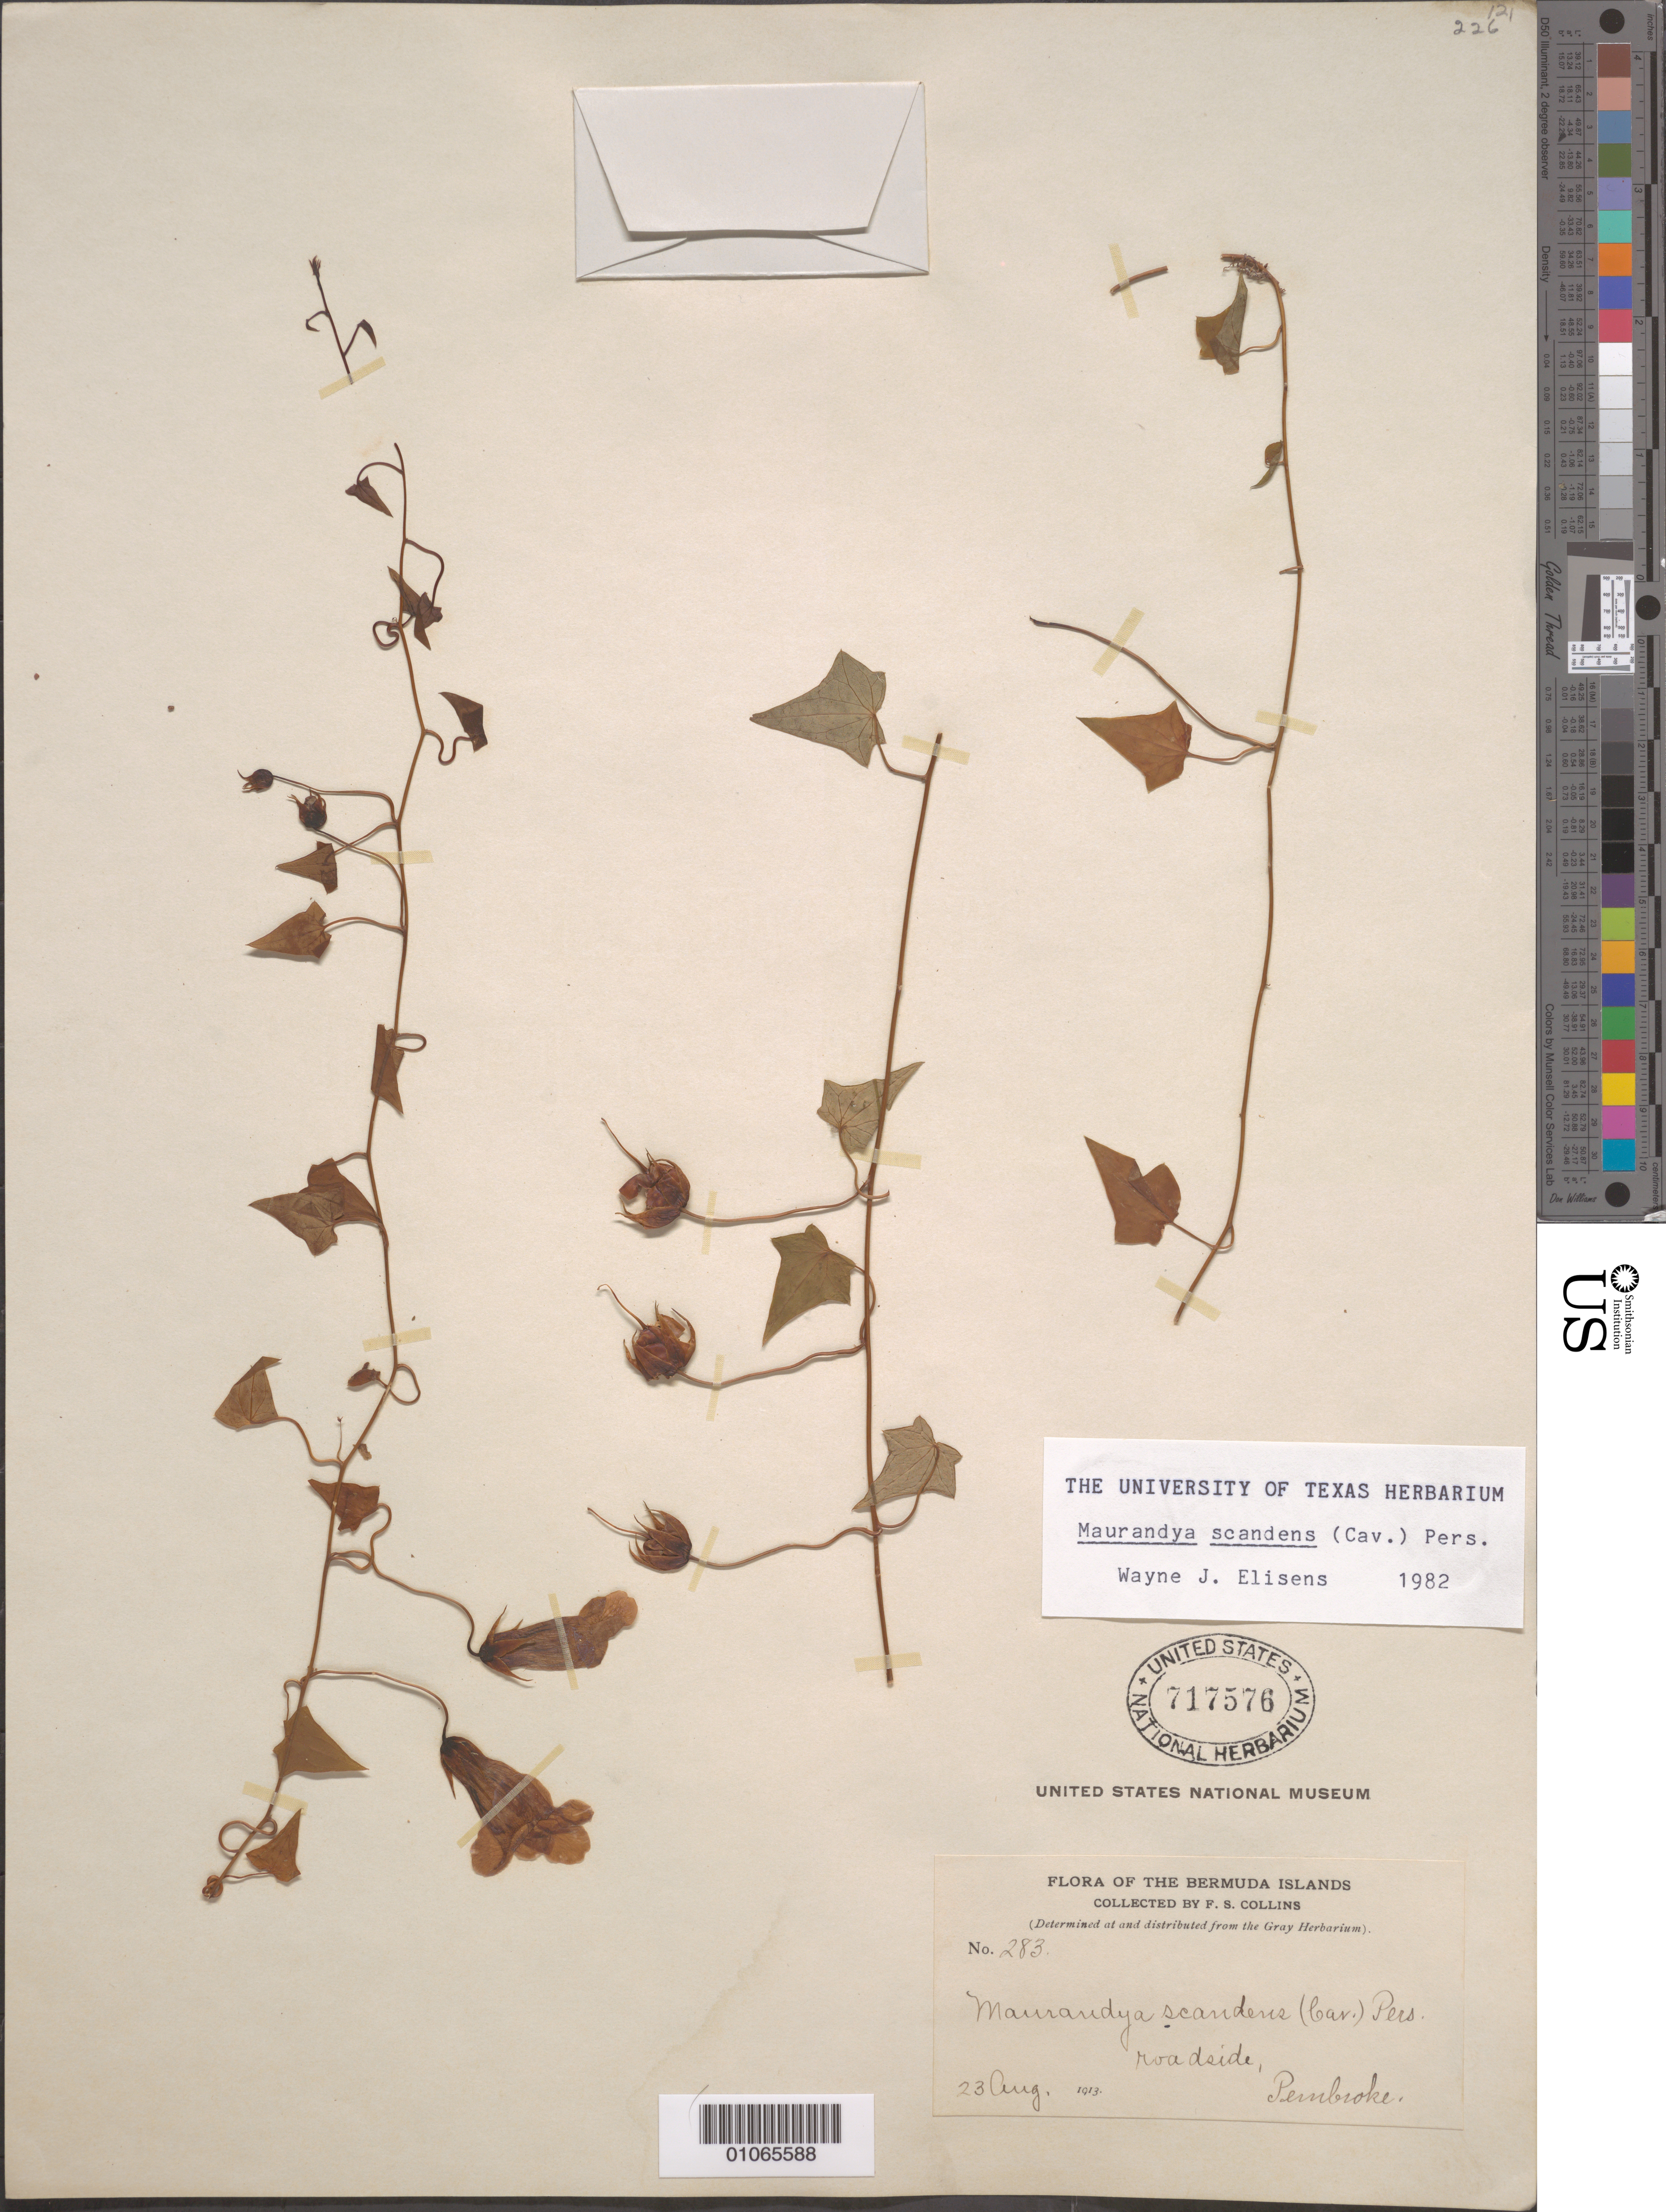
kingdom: Plantae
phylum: Tracheophyta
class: Magnoliopsida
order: Lamiales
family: Plantaginaceae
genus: Maurandya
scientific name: Maurandya scandens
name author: (Cav.) Pers.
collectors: F. Collins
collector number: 283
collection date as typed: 23 Aug 1913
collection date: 1913-08-23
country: Bermuda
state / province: Pembroke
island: Bermuda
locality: Roadside.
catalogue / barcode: US 717576